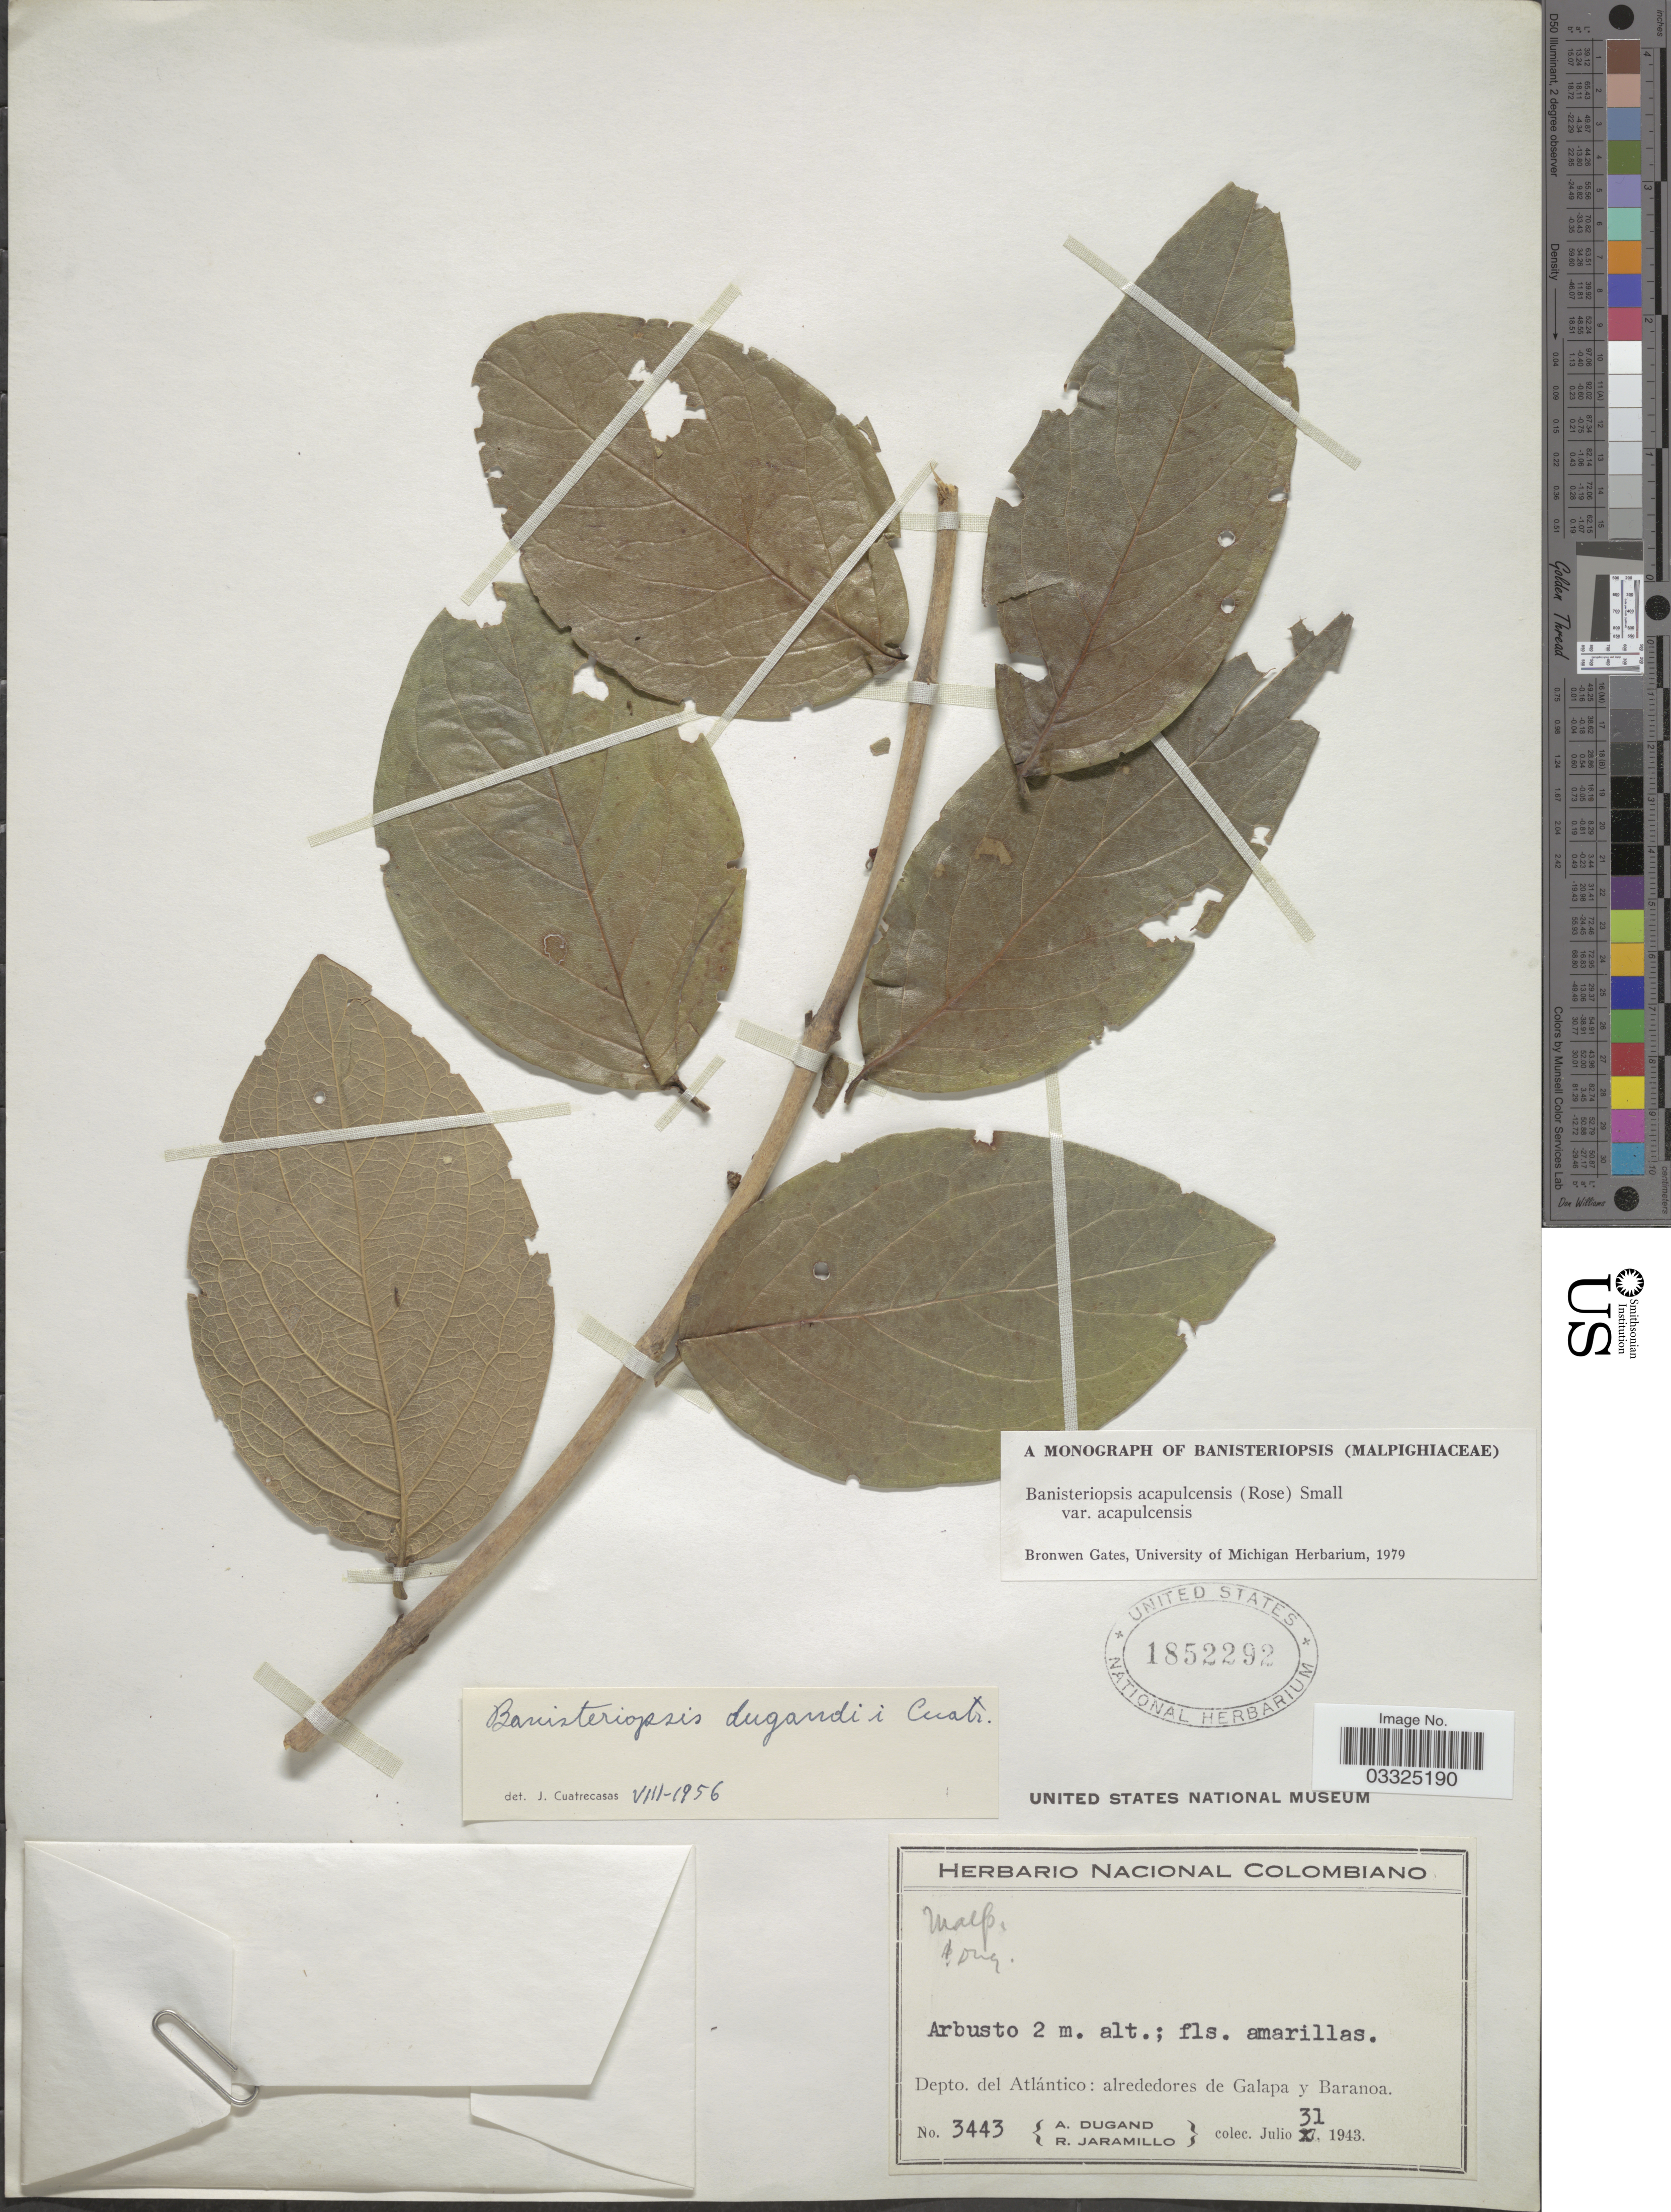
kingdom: Plantae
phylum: Tracheophyta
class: Magnoliopsida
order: Malpighiales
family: Malpighiaceae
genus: Bronwenia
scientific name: Bronwenia acapulcensis var. acapulcensis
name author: (Rose) W.R. Anderson & C. Davis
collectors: A. Dugand & R. Jaramillo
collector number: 3443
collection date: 1943-07-31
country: Colombia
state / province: Atlántico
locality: Depto. del Atlántico: alrededores de Galapa y Baranoa.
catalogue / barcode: US 1852292